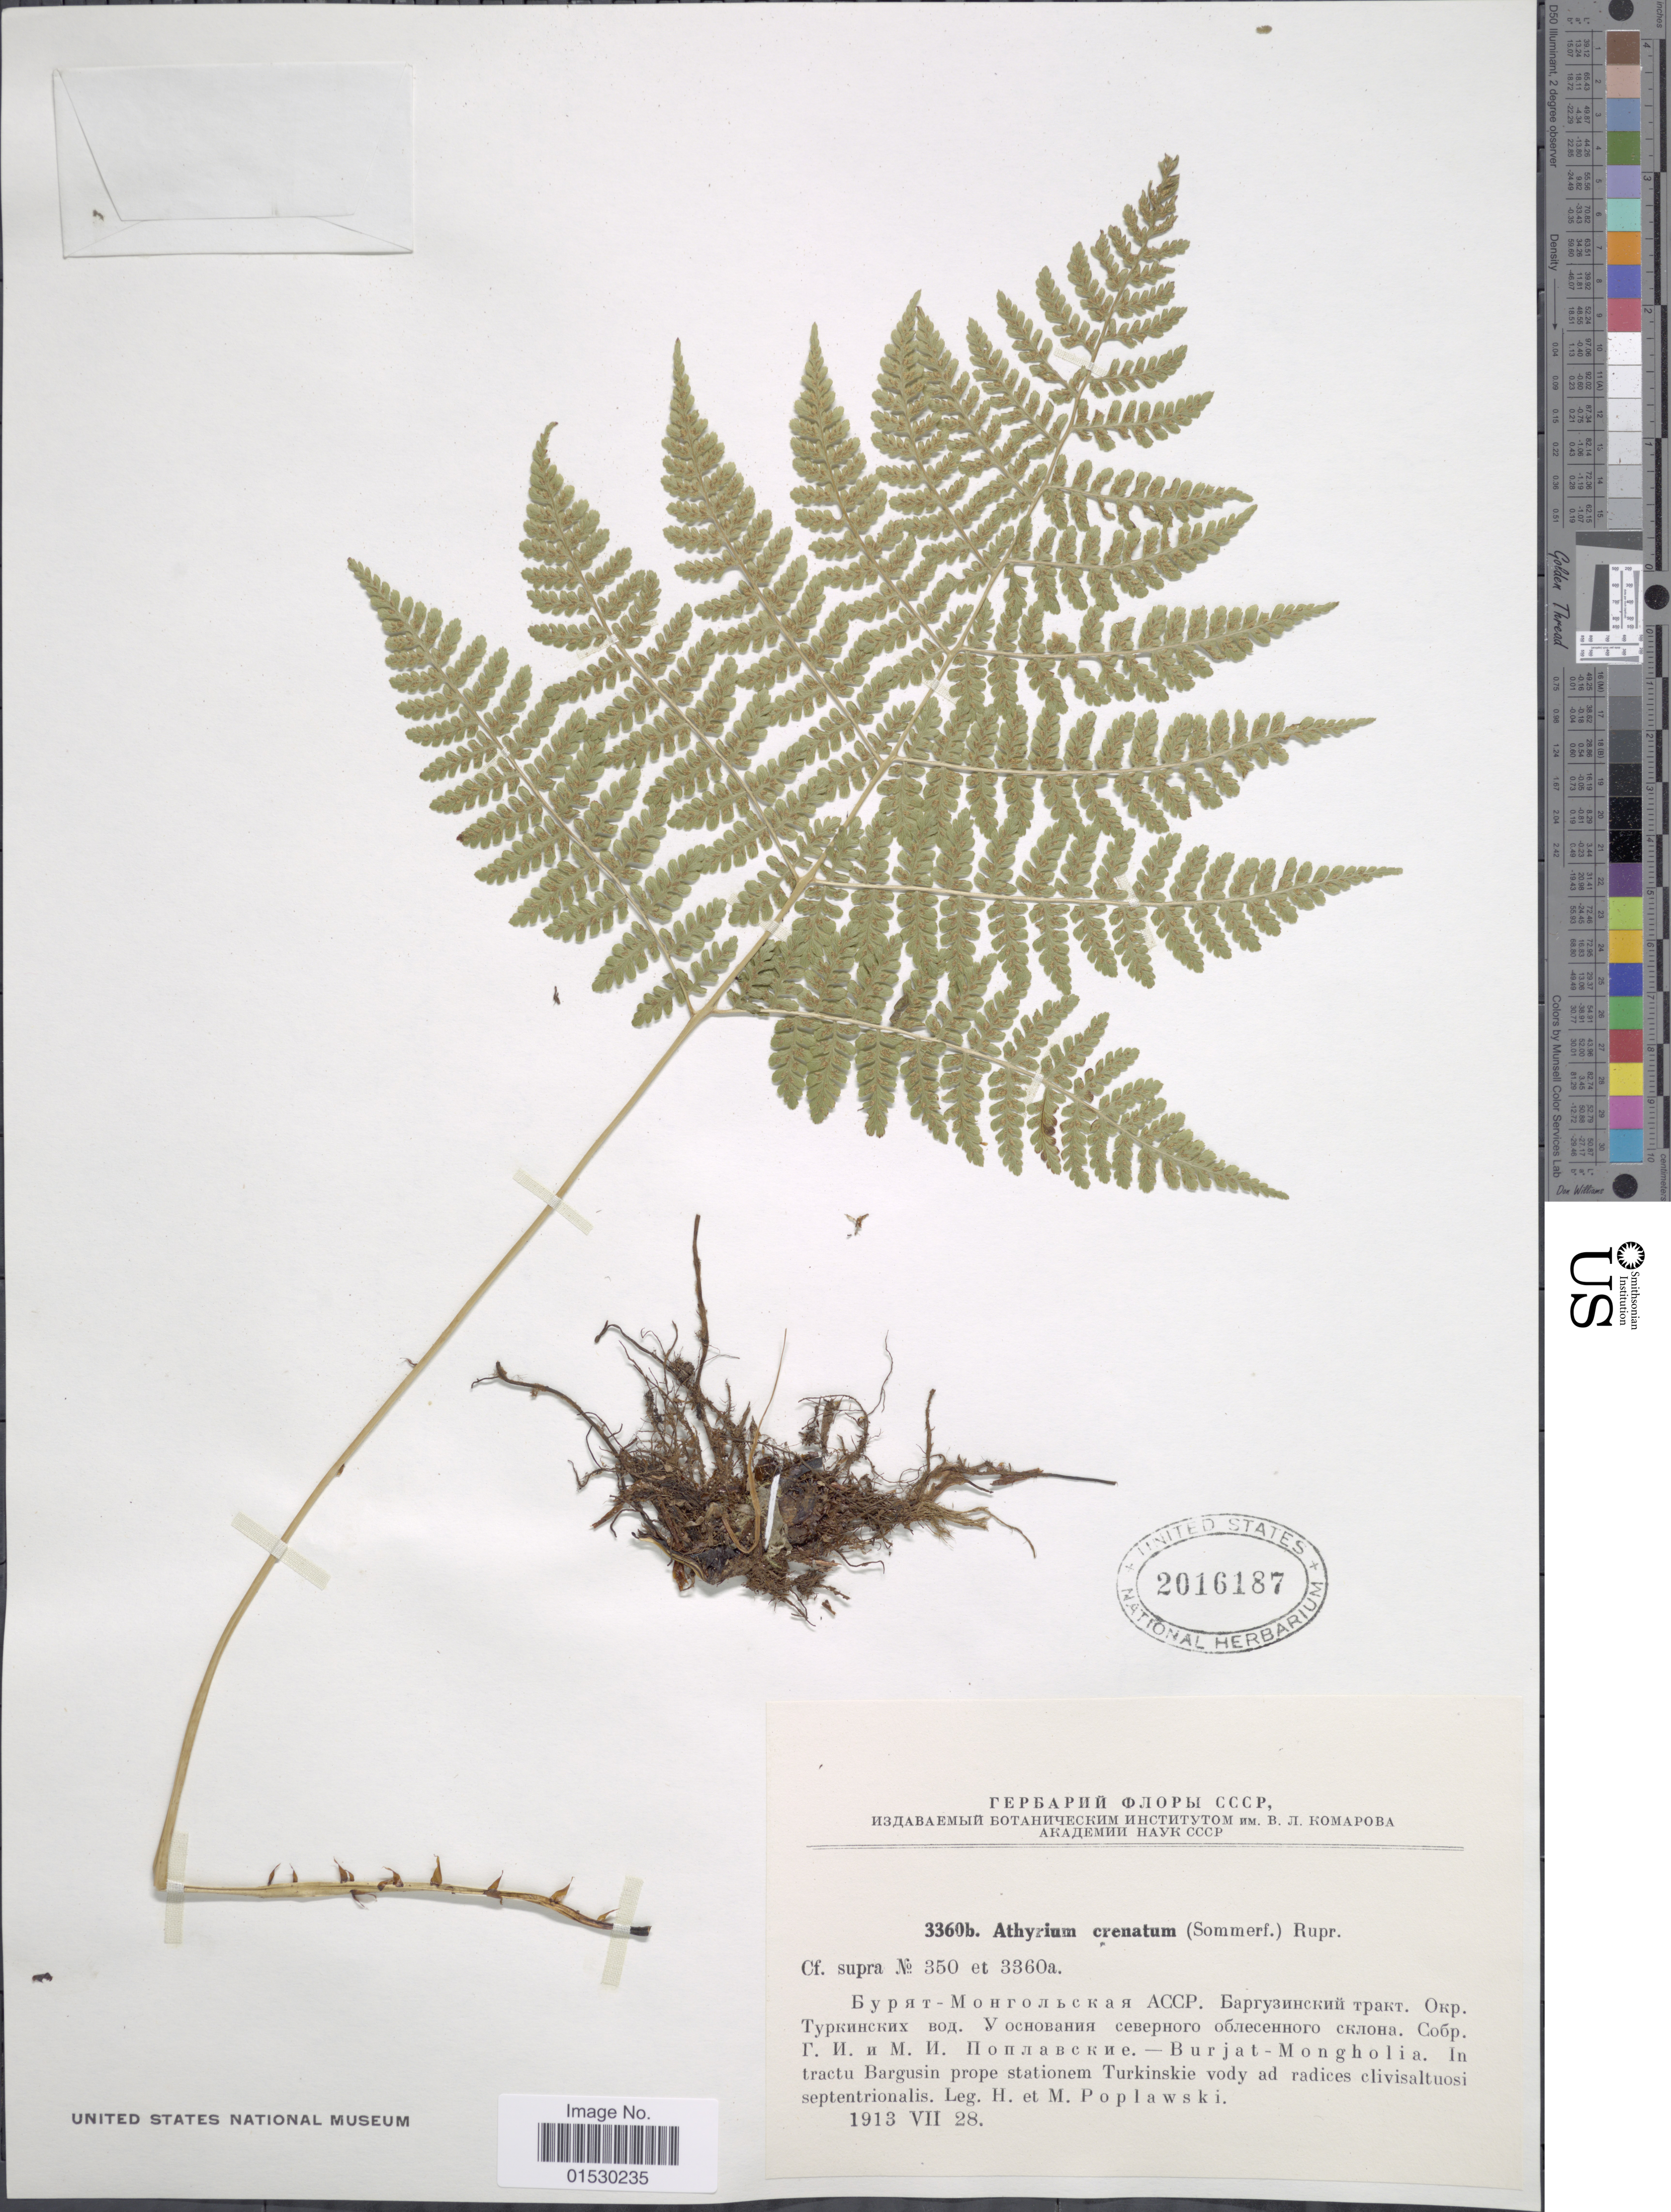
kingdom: Plantae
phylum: Tracheophyta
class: Polypodiopsida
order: Polypodiales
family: Athyriaceae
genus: Athyrium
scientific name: Athyrium distentifolilum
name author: Tausch ex Opiz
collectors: H. Poplawski & M. Poplawski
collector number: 350/3360a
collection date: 1913-07-28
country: Russian Federation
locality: Burjat - Mongholia. In tractu Bargusin prope stationem Turkinskie vody ad radices clivisaltuosi septentrionalis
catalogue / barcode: US 2016187